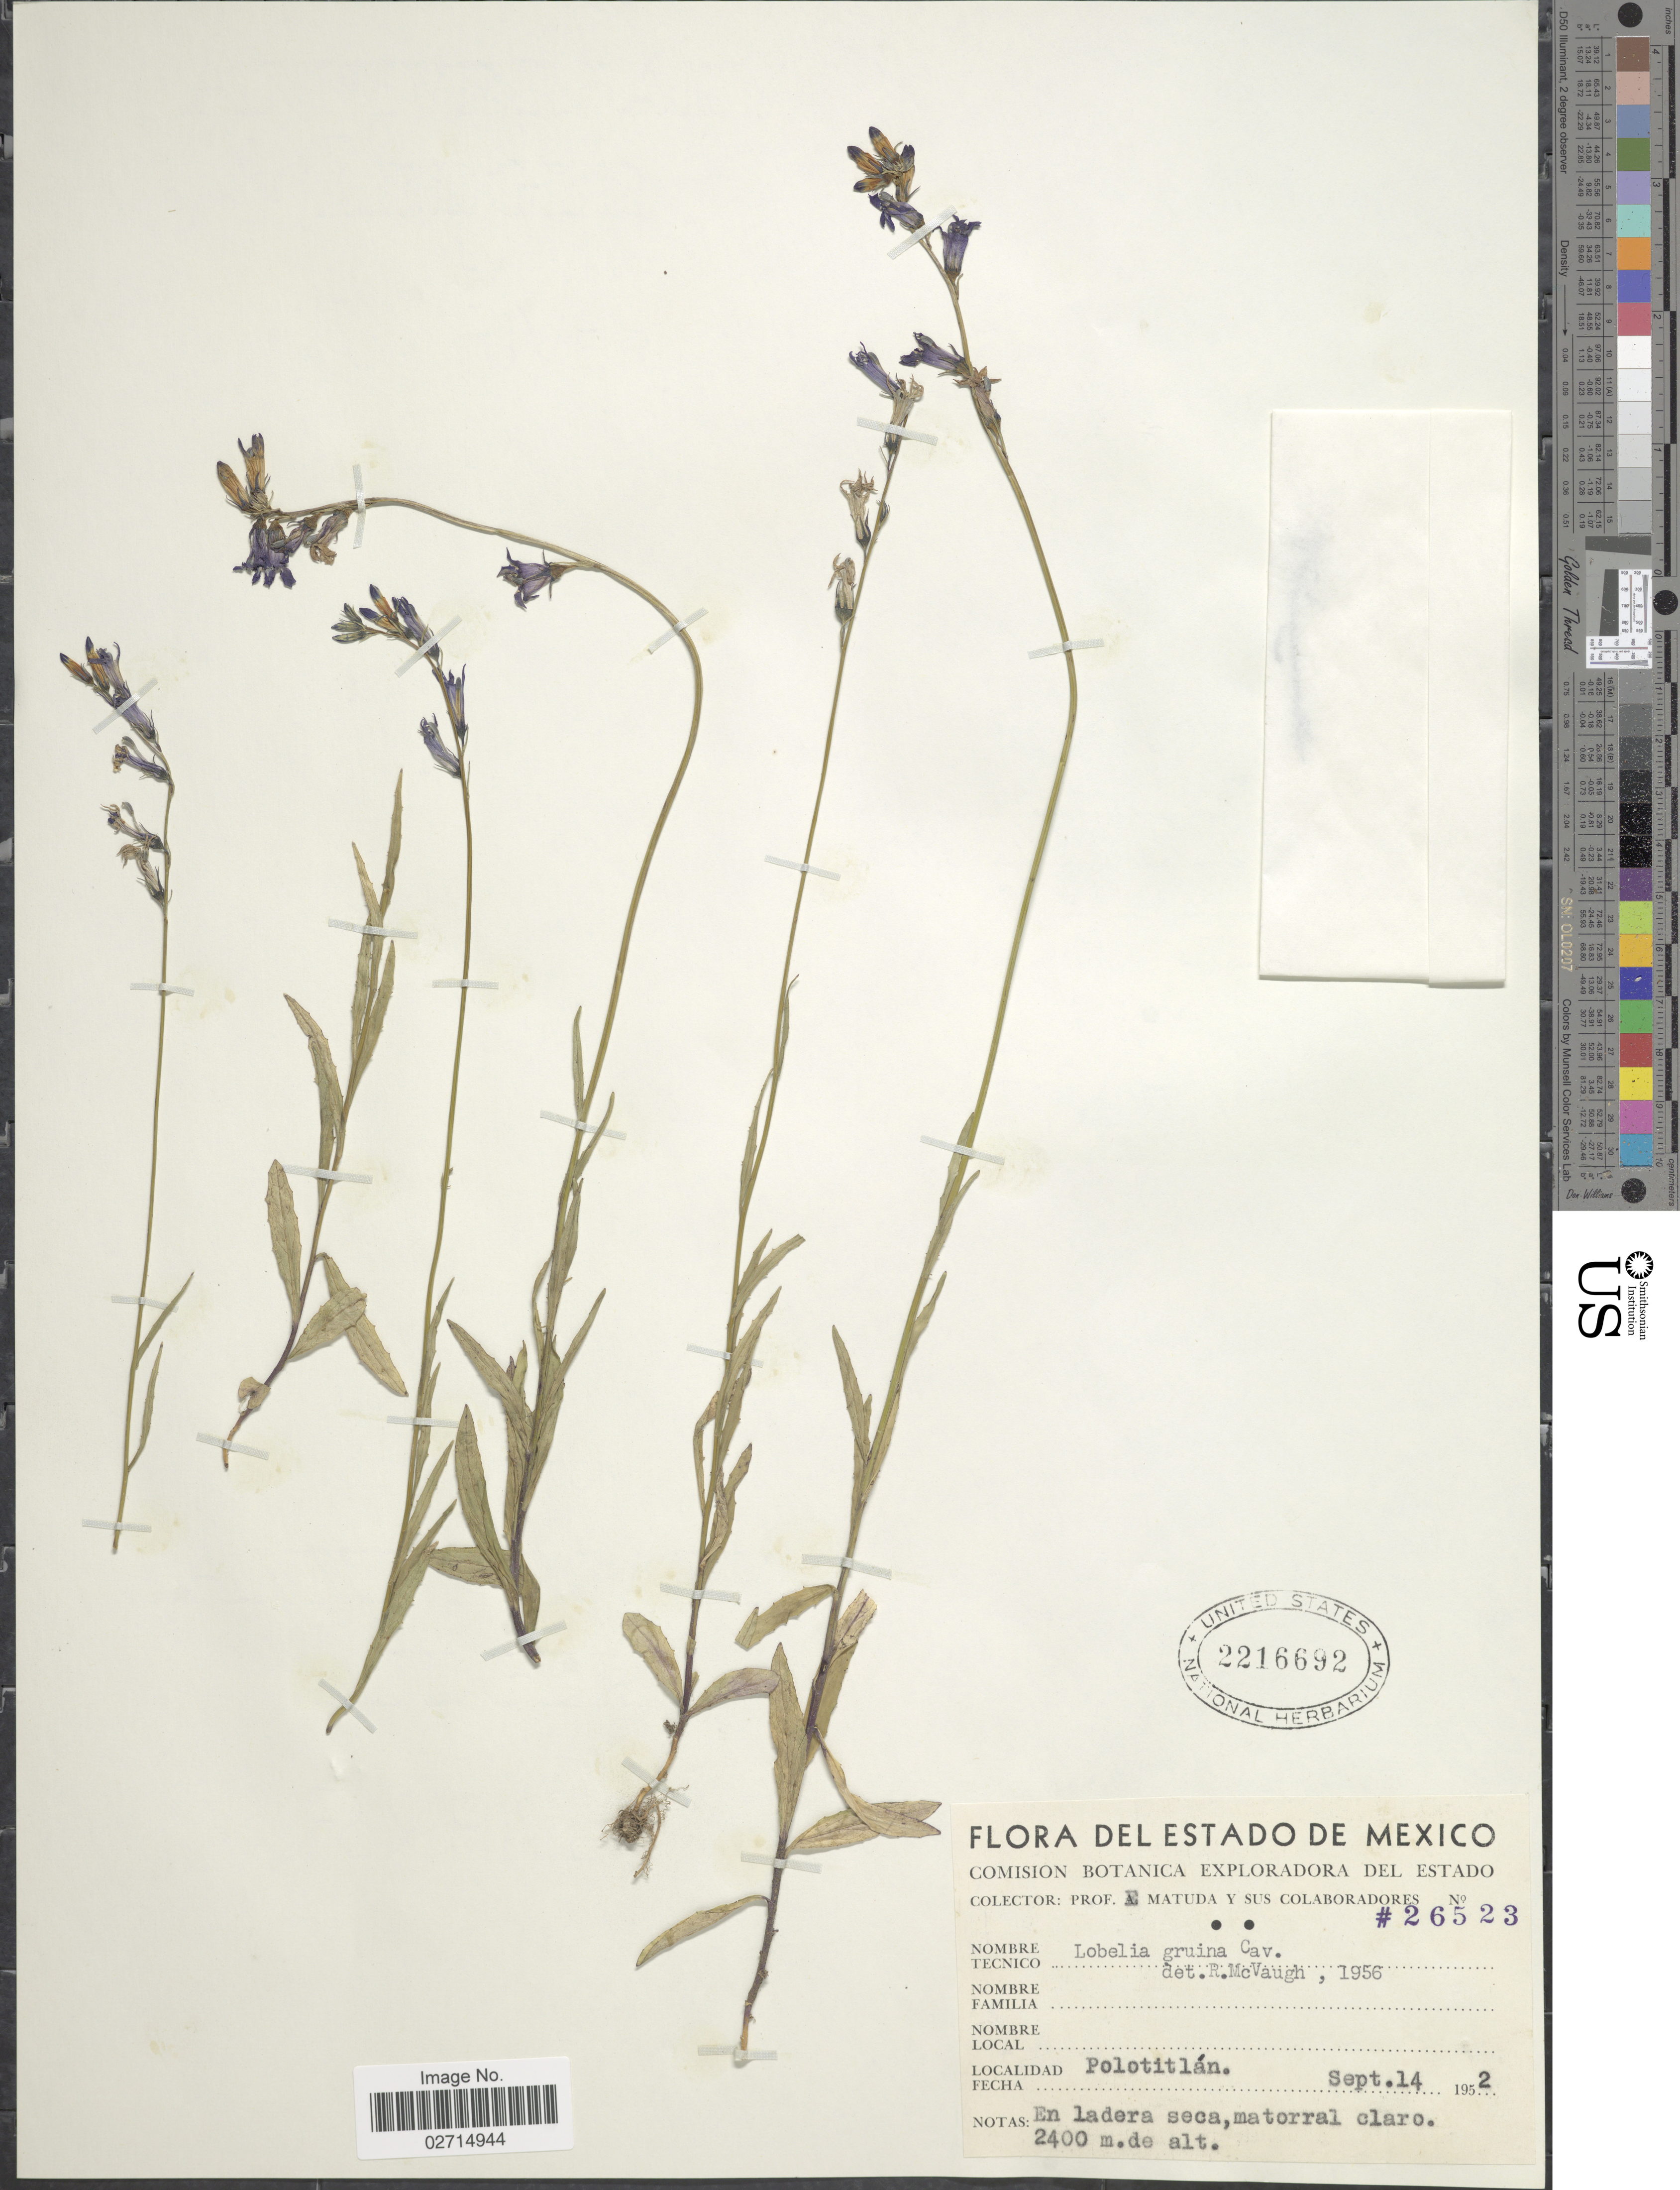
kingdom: Plantae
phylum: Tracheophyta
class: Magnoliopsida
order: Asterales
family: Campanulaceae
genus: Lobelia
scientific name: Lobelia gruina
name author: Cav.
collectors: E. Matuda & Sus Colaboradores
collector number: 26523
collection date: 1952-09-14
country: Mexico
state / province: México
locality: Del Estado de Mexico, Polotitlan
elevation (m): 2400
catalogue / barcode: US 2216692